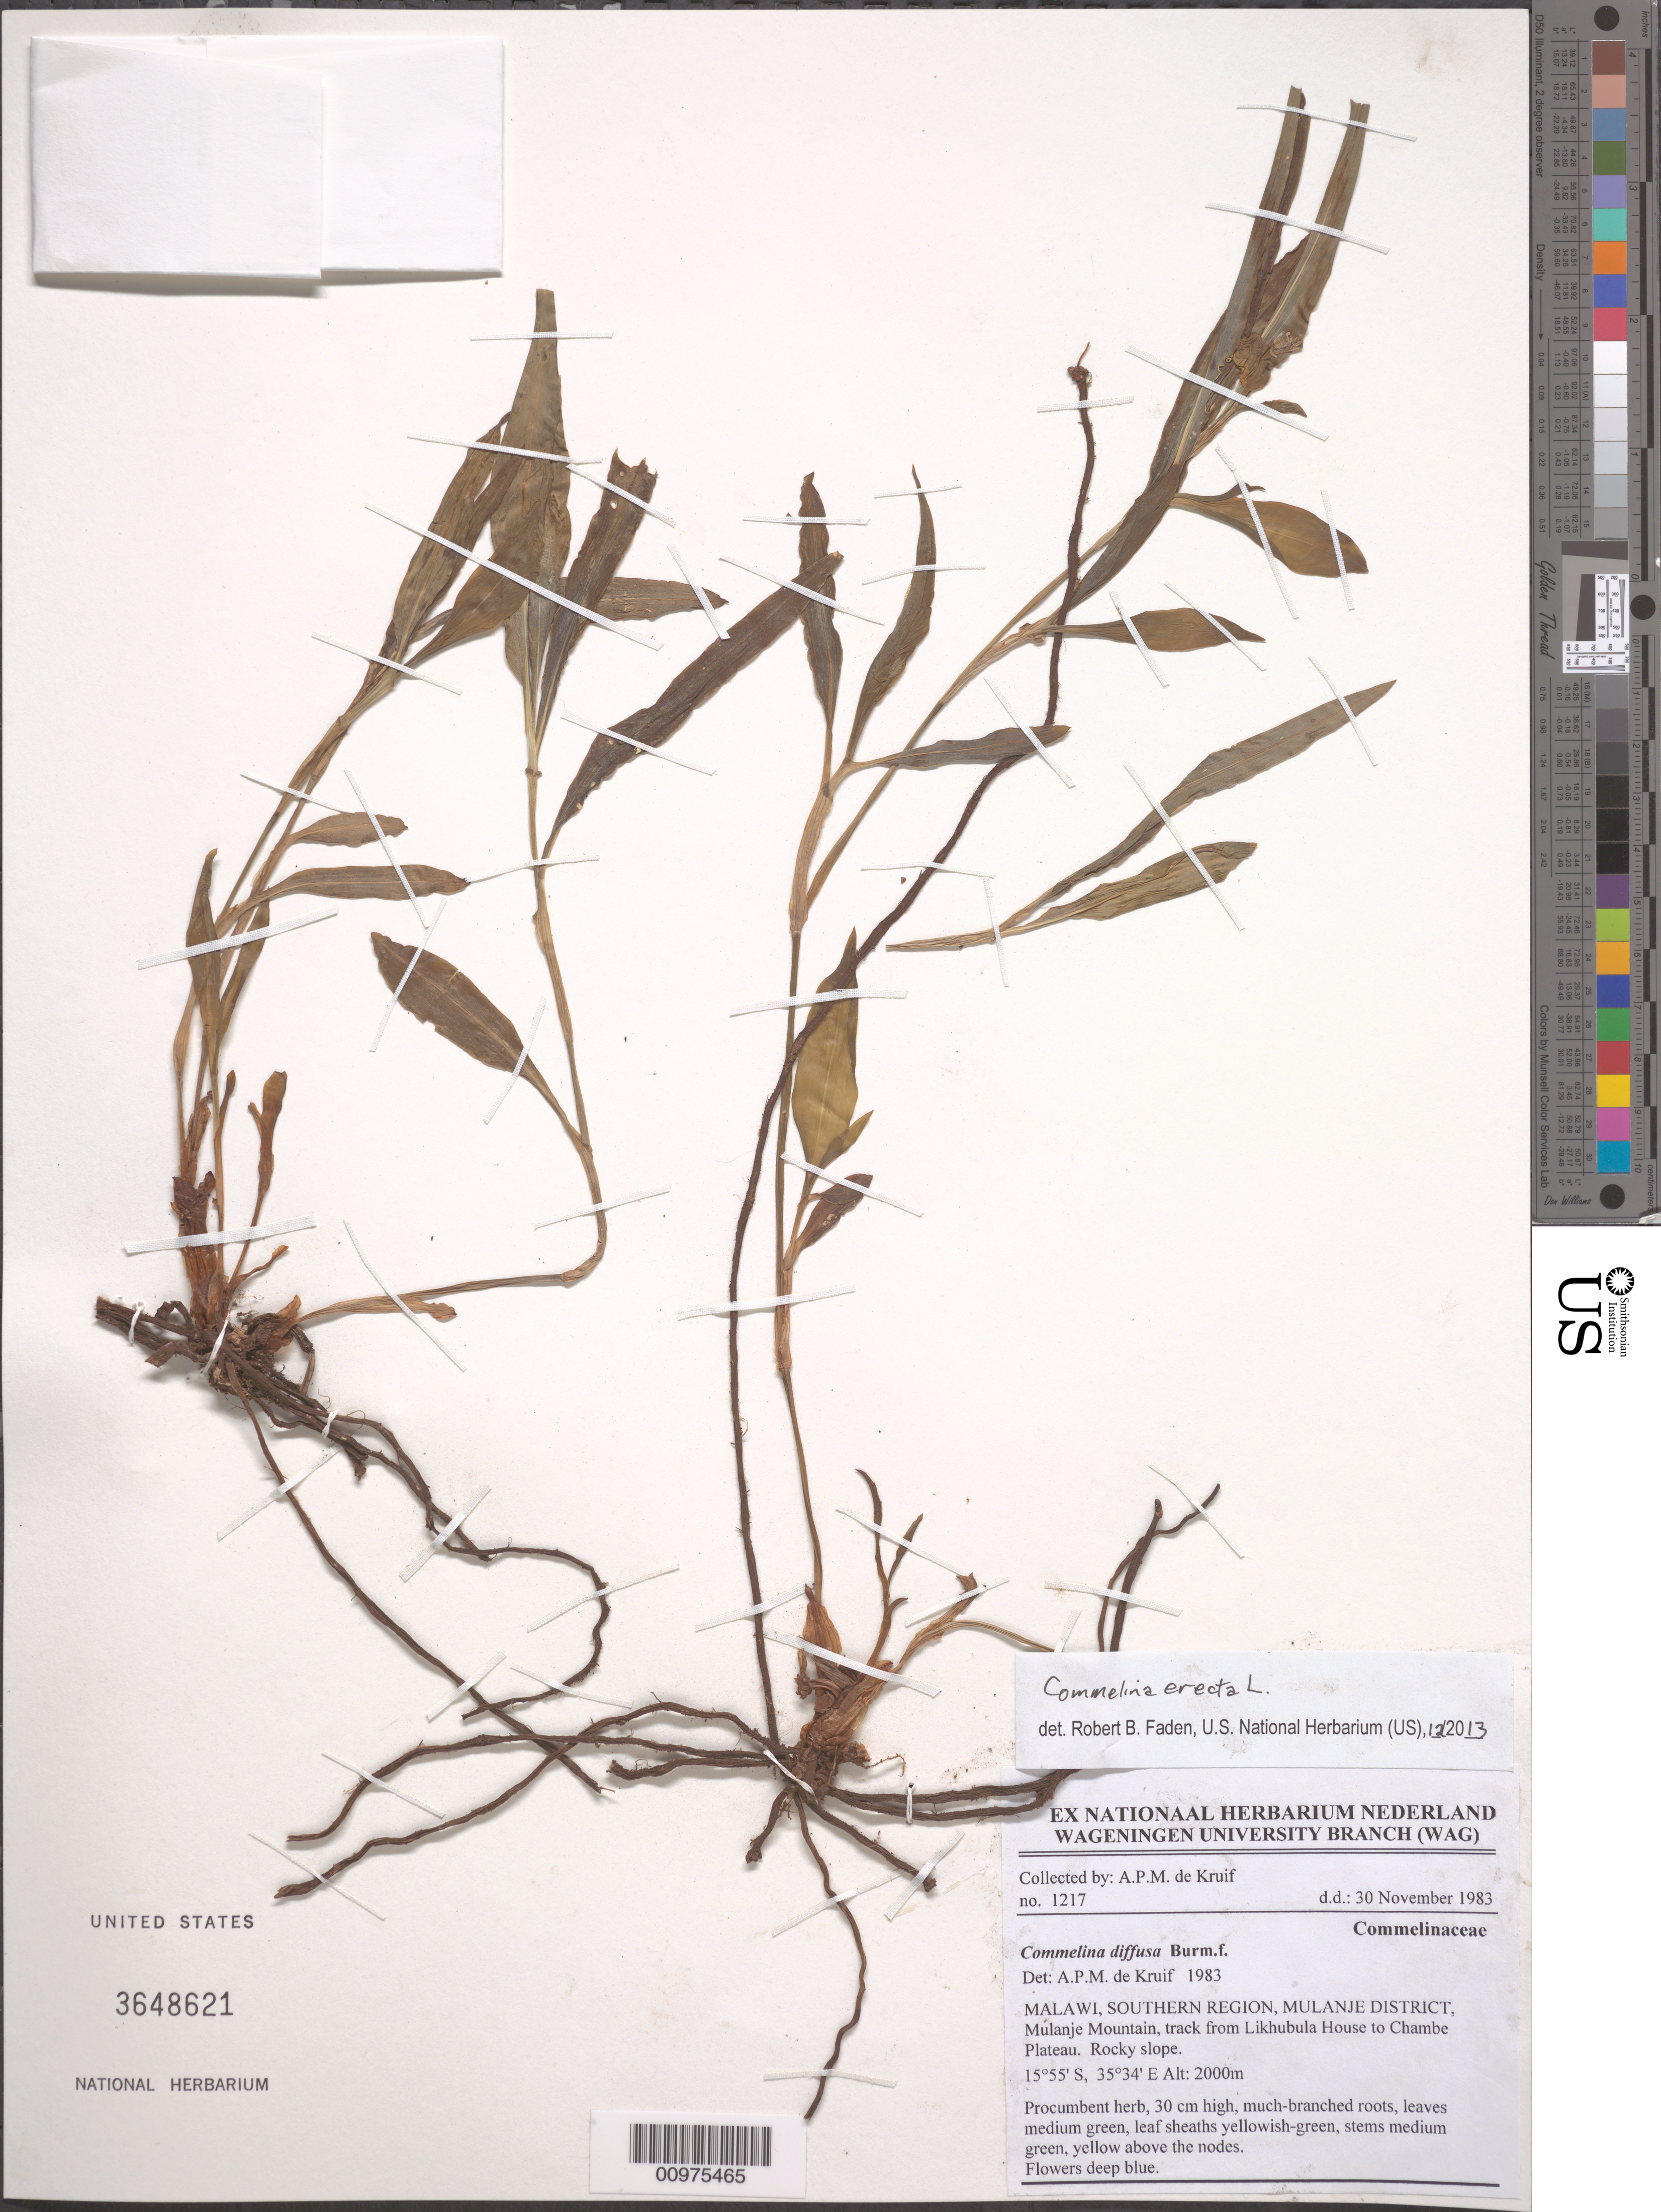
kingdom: Plantae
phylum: Tracheophyta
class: Liliopsida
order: Commelinales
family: Commelinaceae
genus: Commelina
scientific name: Commelina erecta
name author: L.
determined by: Faden, Robert B., (US), Smithsonian Institution - National Museum of Natural History (UNITED STATES)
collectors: A. P. de Kruif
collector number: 1217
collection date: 1983-11-30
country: Malawi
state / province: Southern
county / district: Mulanje District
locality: Mulanje Mountain, track from Likhubula House to Chambe Plateau.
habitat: Rocky slope.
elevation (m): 2000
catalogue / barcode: US 3648621